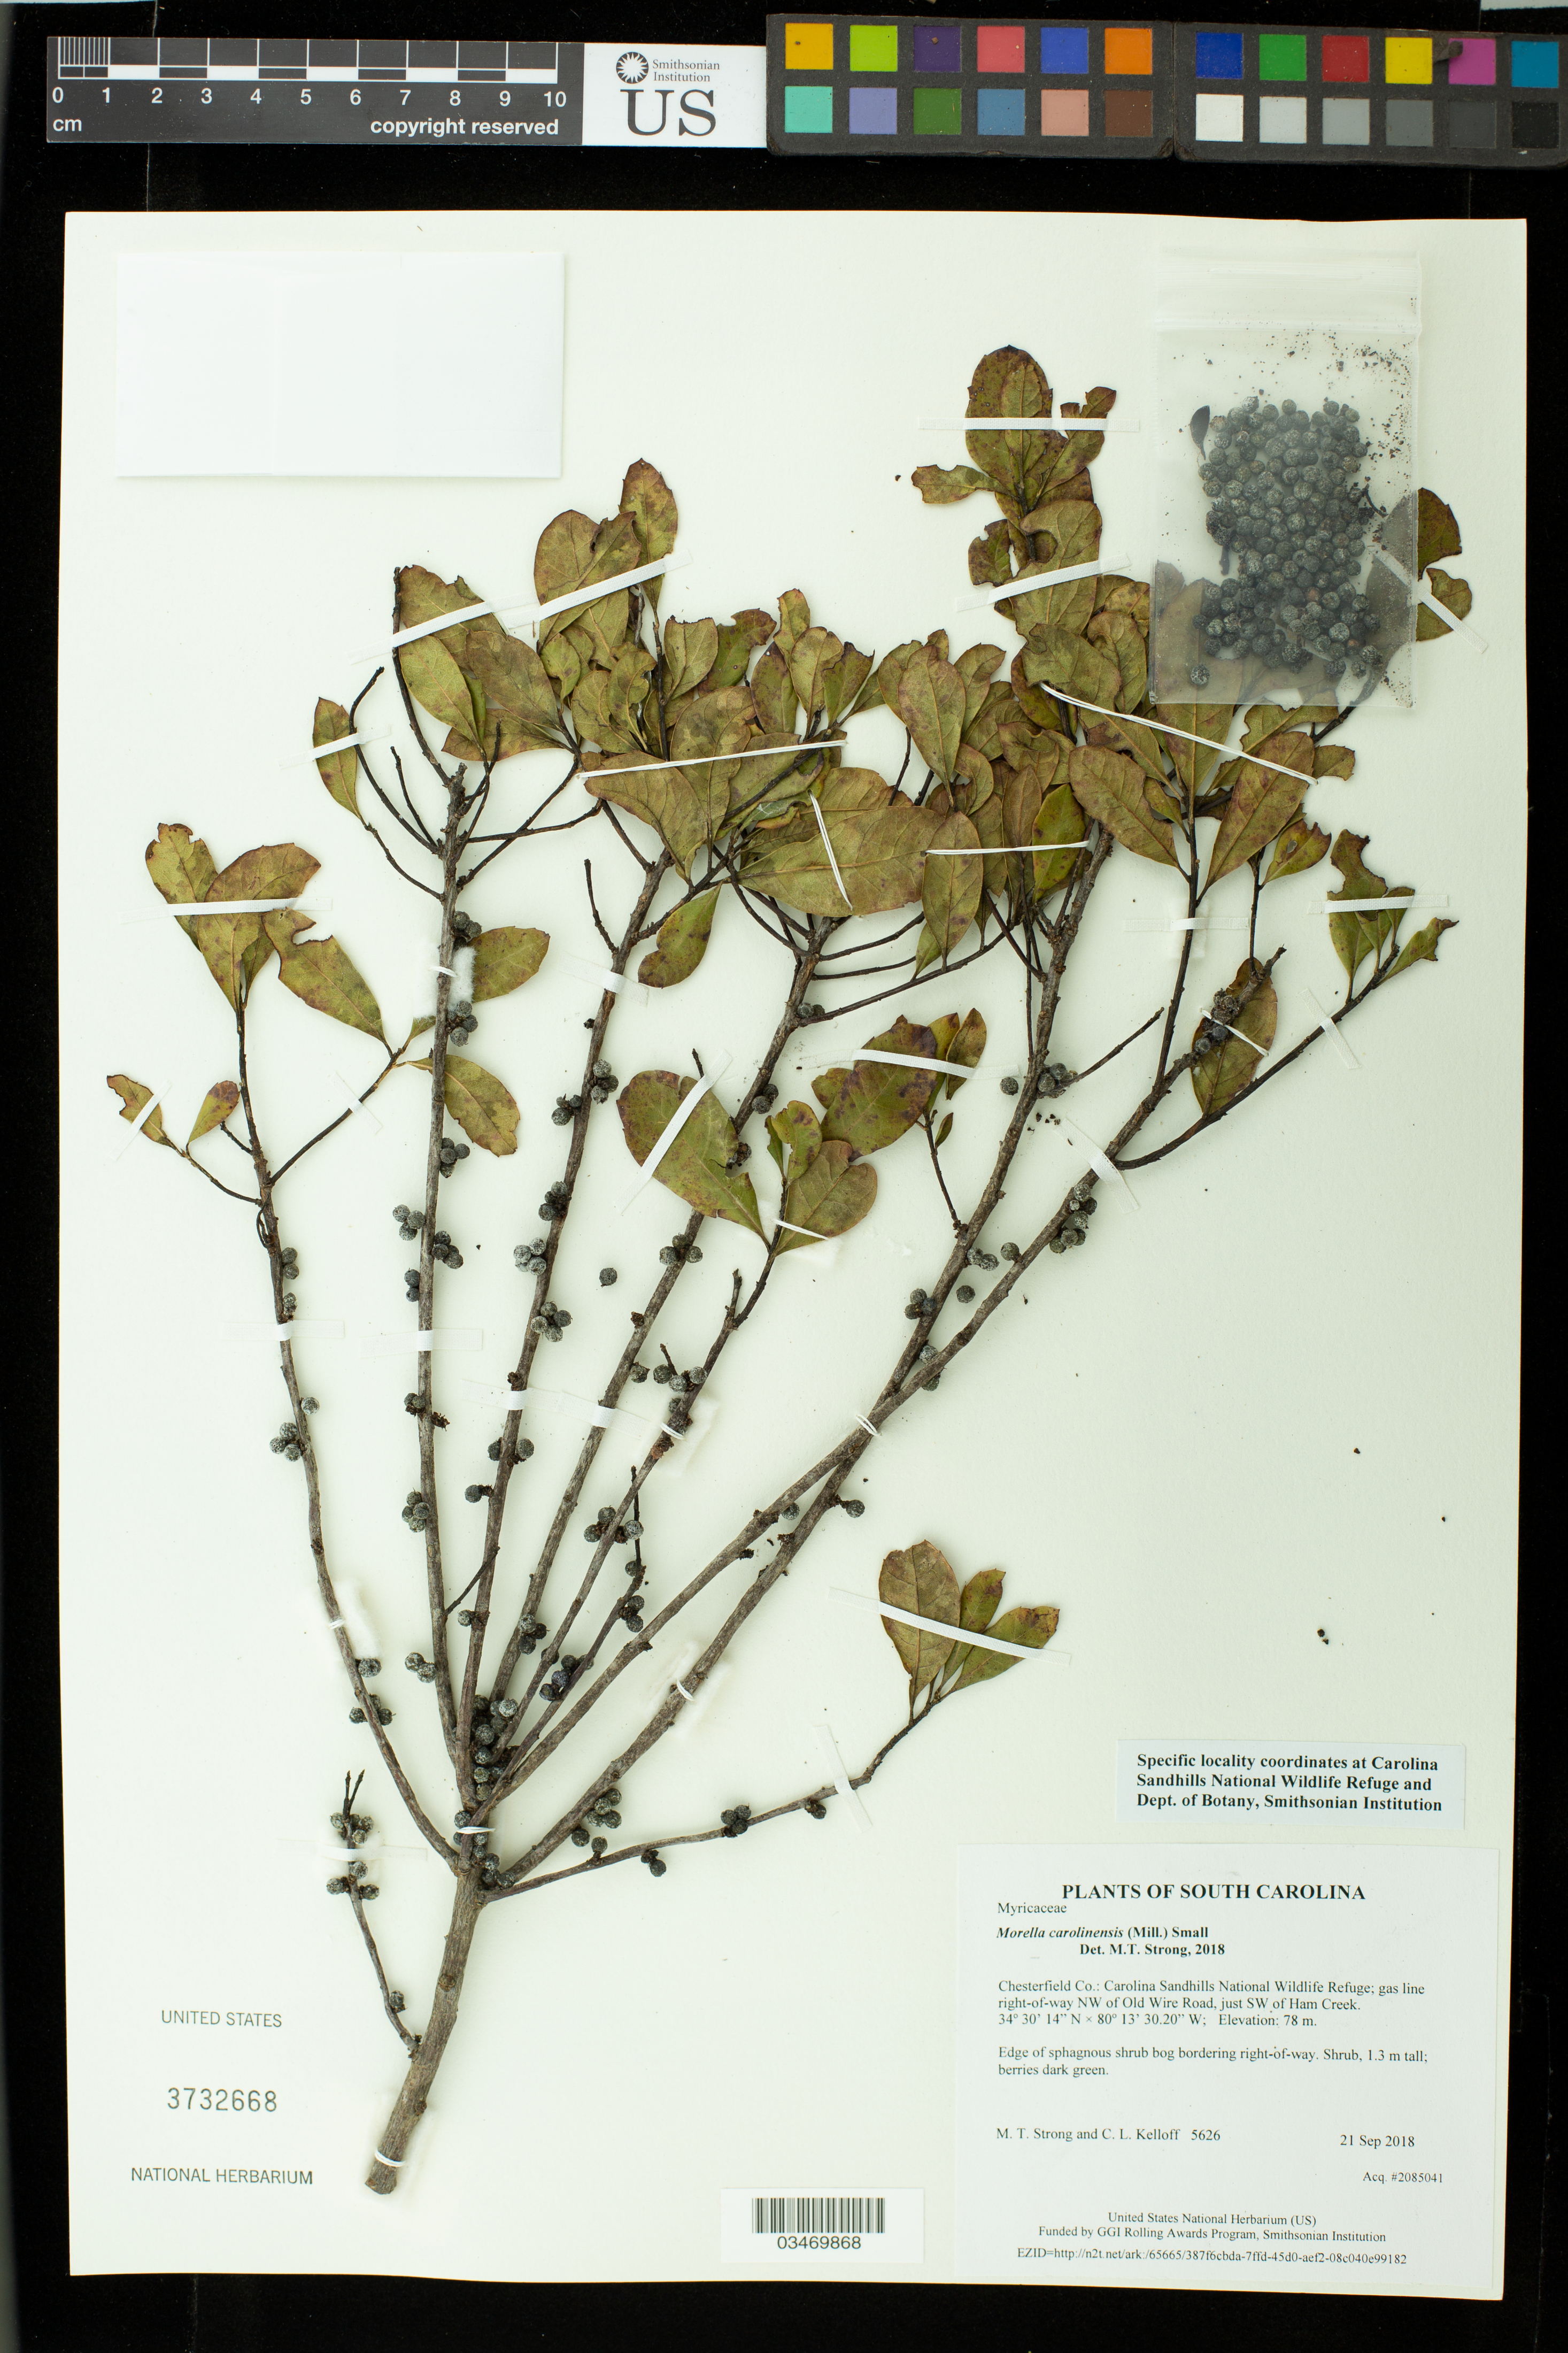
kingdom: Plantae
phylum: Tracheophyta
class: Magnoliopsida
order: Fagales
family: Myricaceae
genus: Morella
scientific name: Morella caroliniensis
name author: (Mill.) Small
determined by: Strong, M. T., (US), Smithsonian Institution - National Museum of Natural History (UNITED STATES)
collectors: M. T. Strong & C. L. Kelloff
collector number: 5626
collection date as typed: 21 Sep 2018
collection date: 2018-09-21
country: United States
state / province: South Carolina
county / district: Chesterfield Co.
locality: Carolina Sandhills National Wildlife Refuge; gas line right-of-way NW of Old Wire Road, just SW of Ham Creek.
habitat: Edge of sphagnous shrub bog bordering right-of-way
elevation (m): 78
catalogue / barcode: US 3732668